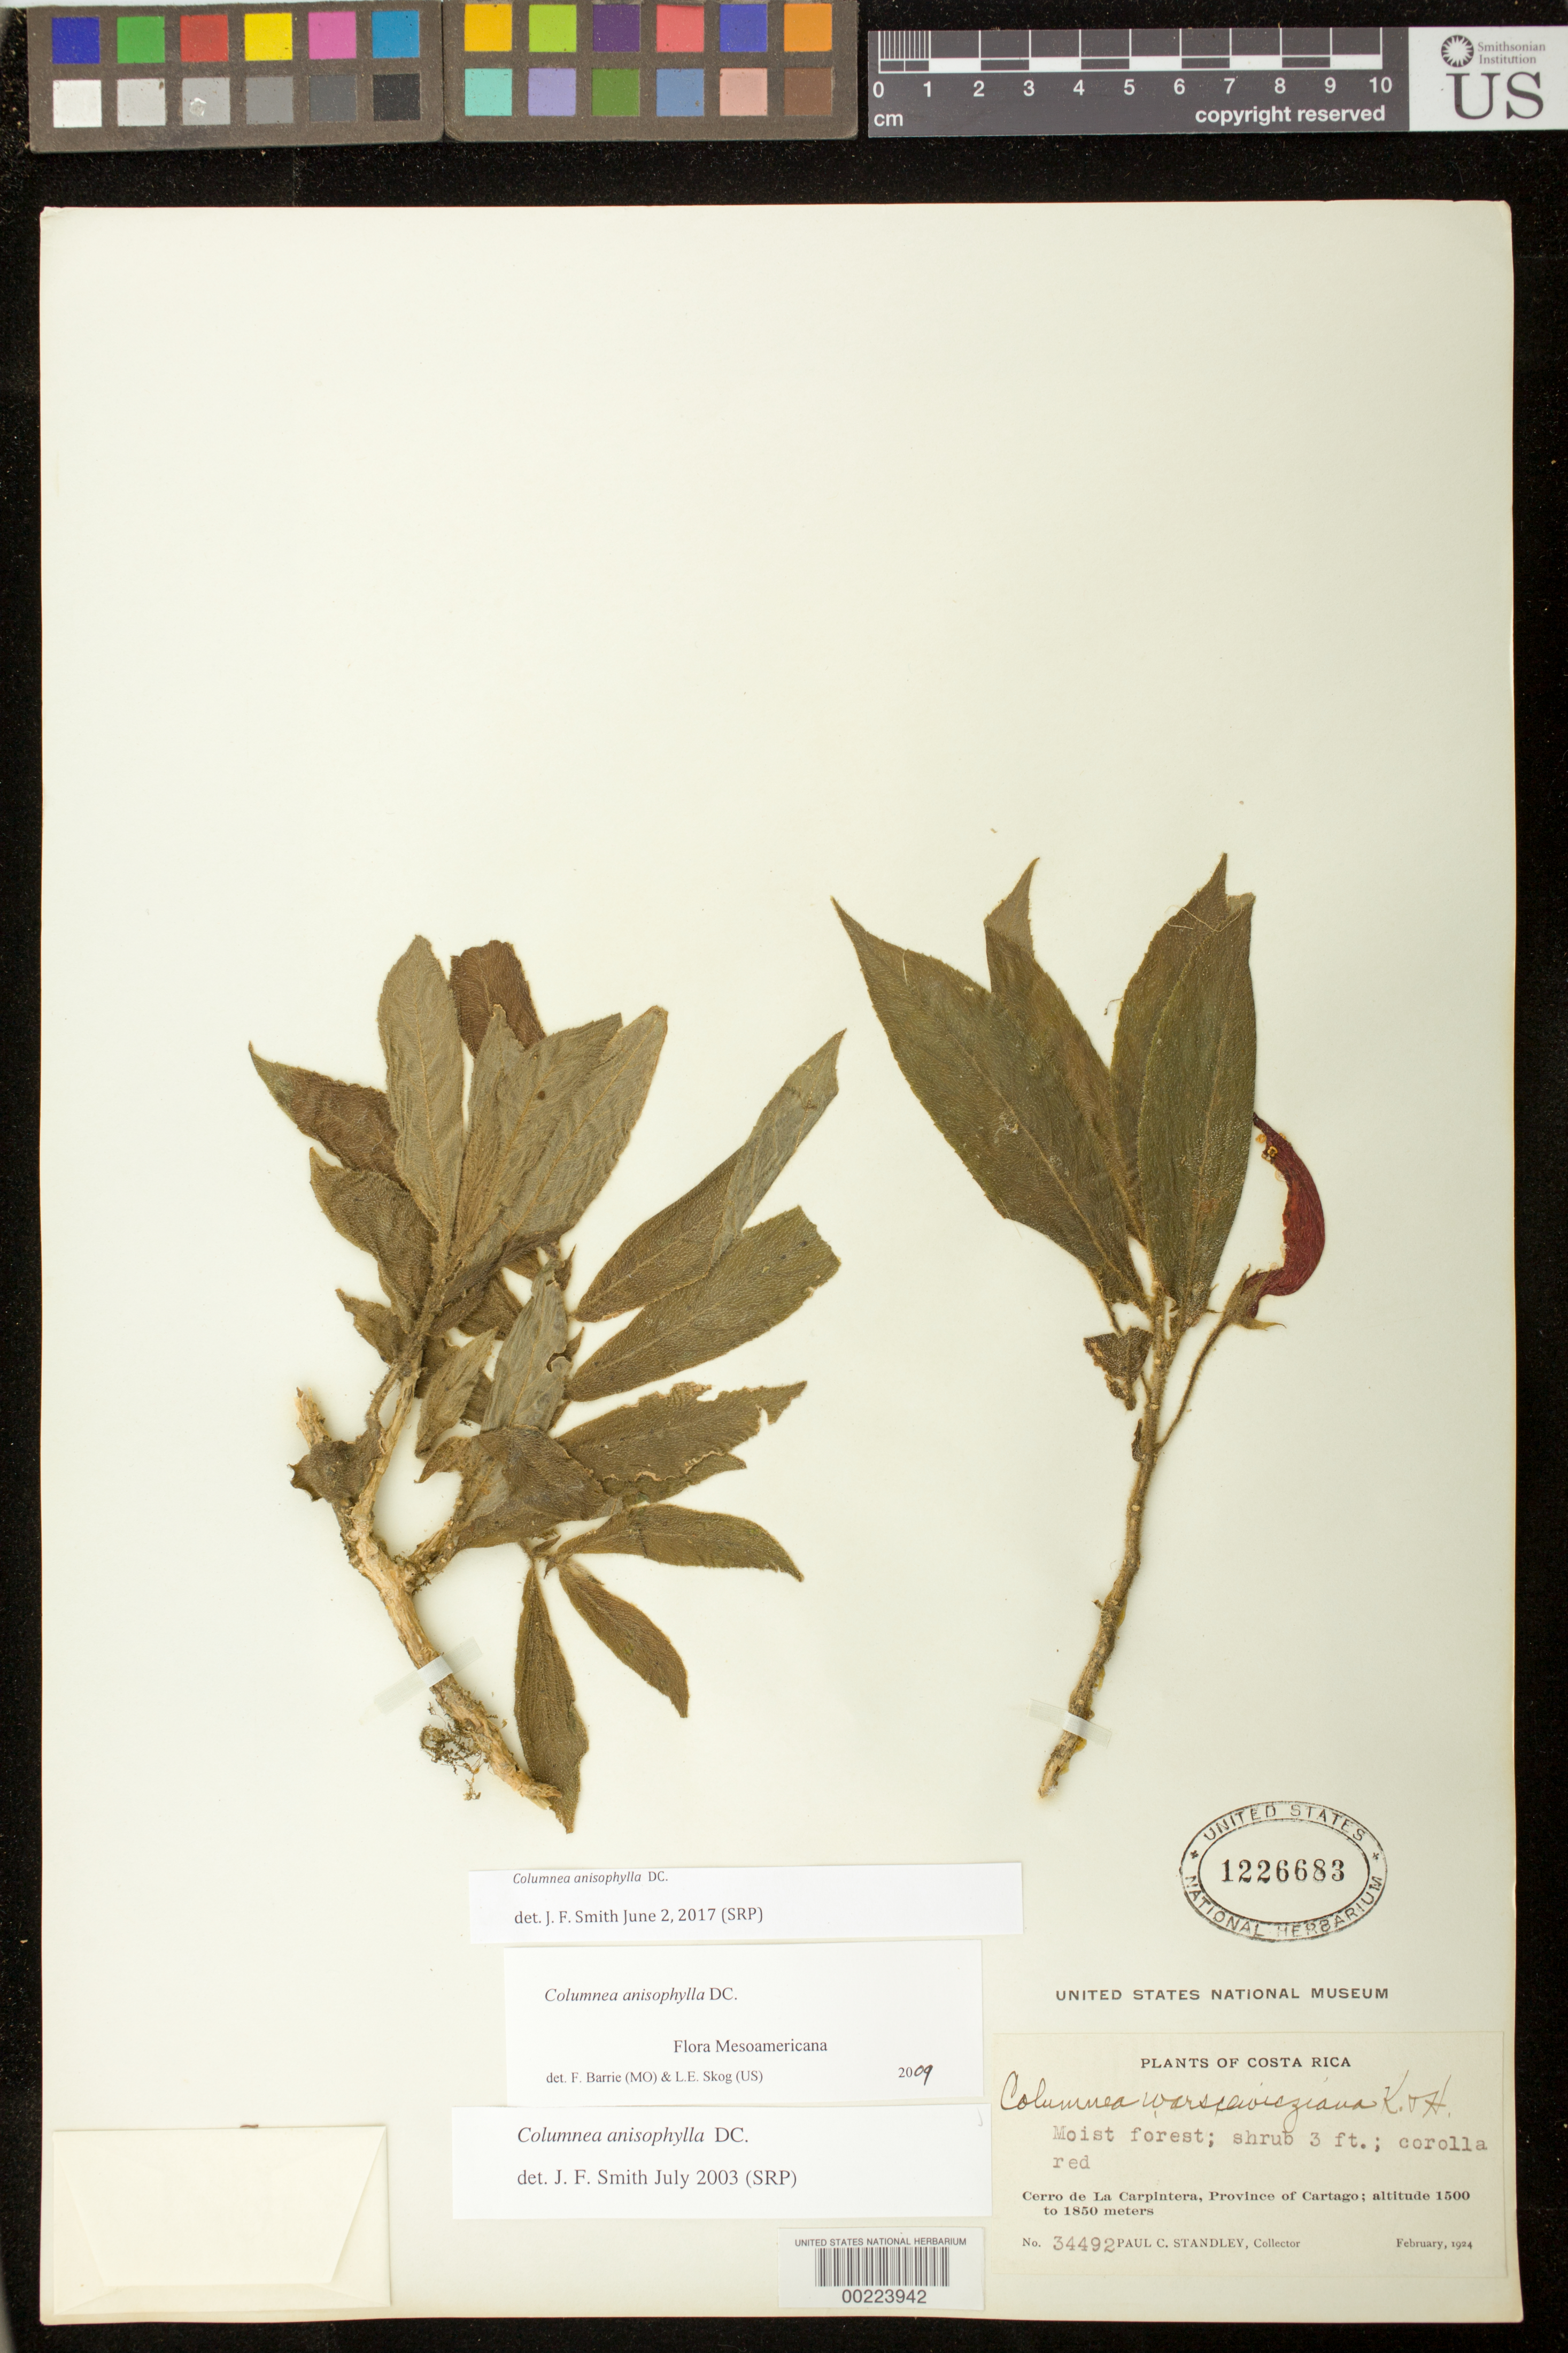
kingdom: Plantae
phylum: Tracheophyta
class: Magnoliopsida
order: Lamiales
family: Gesneriaceae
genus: Columnea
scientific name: Columnea anisophylla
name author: DC.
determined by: Smith, J. F.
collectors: P. C. Standley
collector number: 34492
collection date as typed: Feb 1924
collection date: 1924-02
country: Costa Rica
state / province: Cartago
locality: Cerro de La Carpintera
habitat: Moist forest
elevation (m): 1500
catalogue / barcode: US 1226683